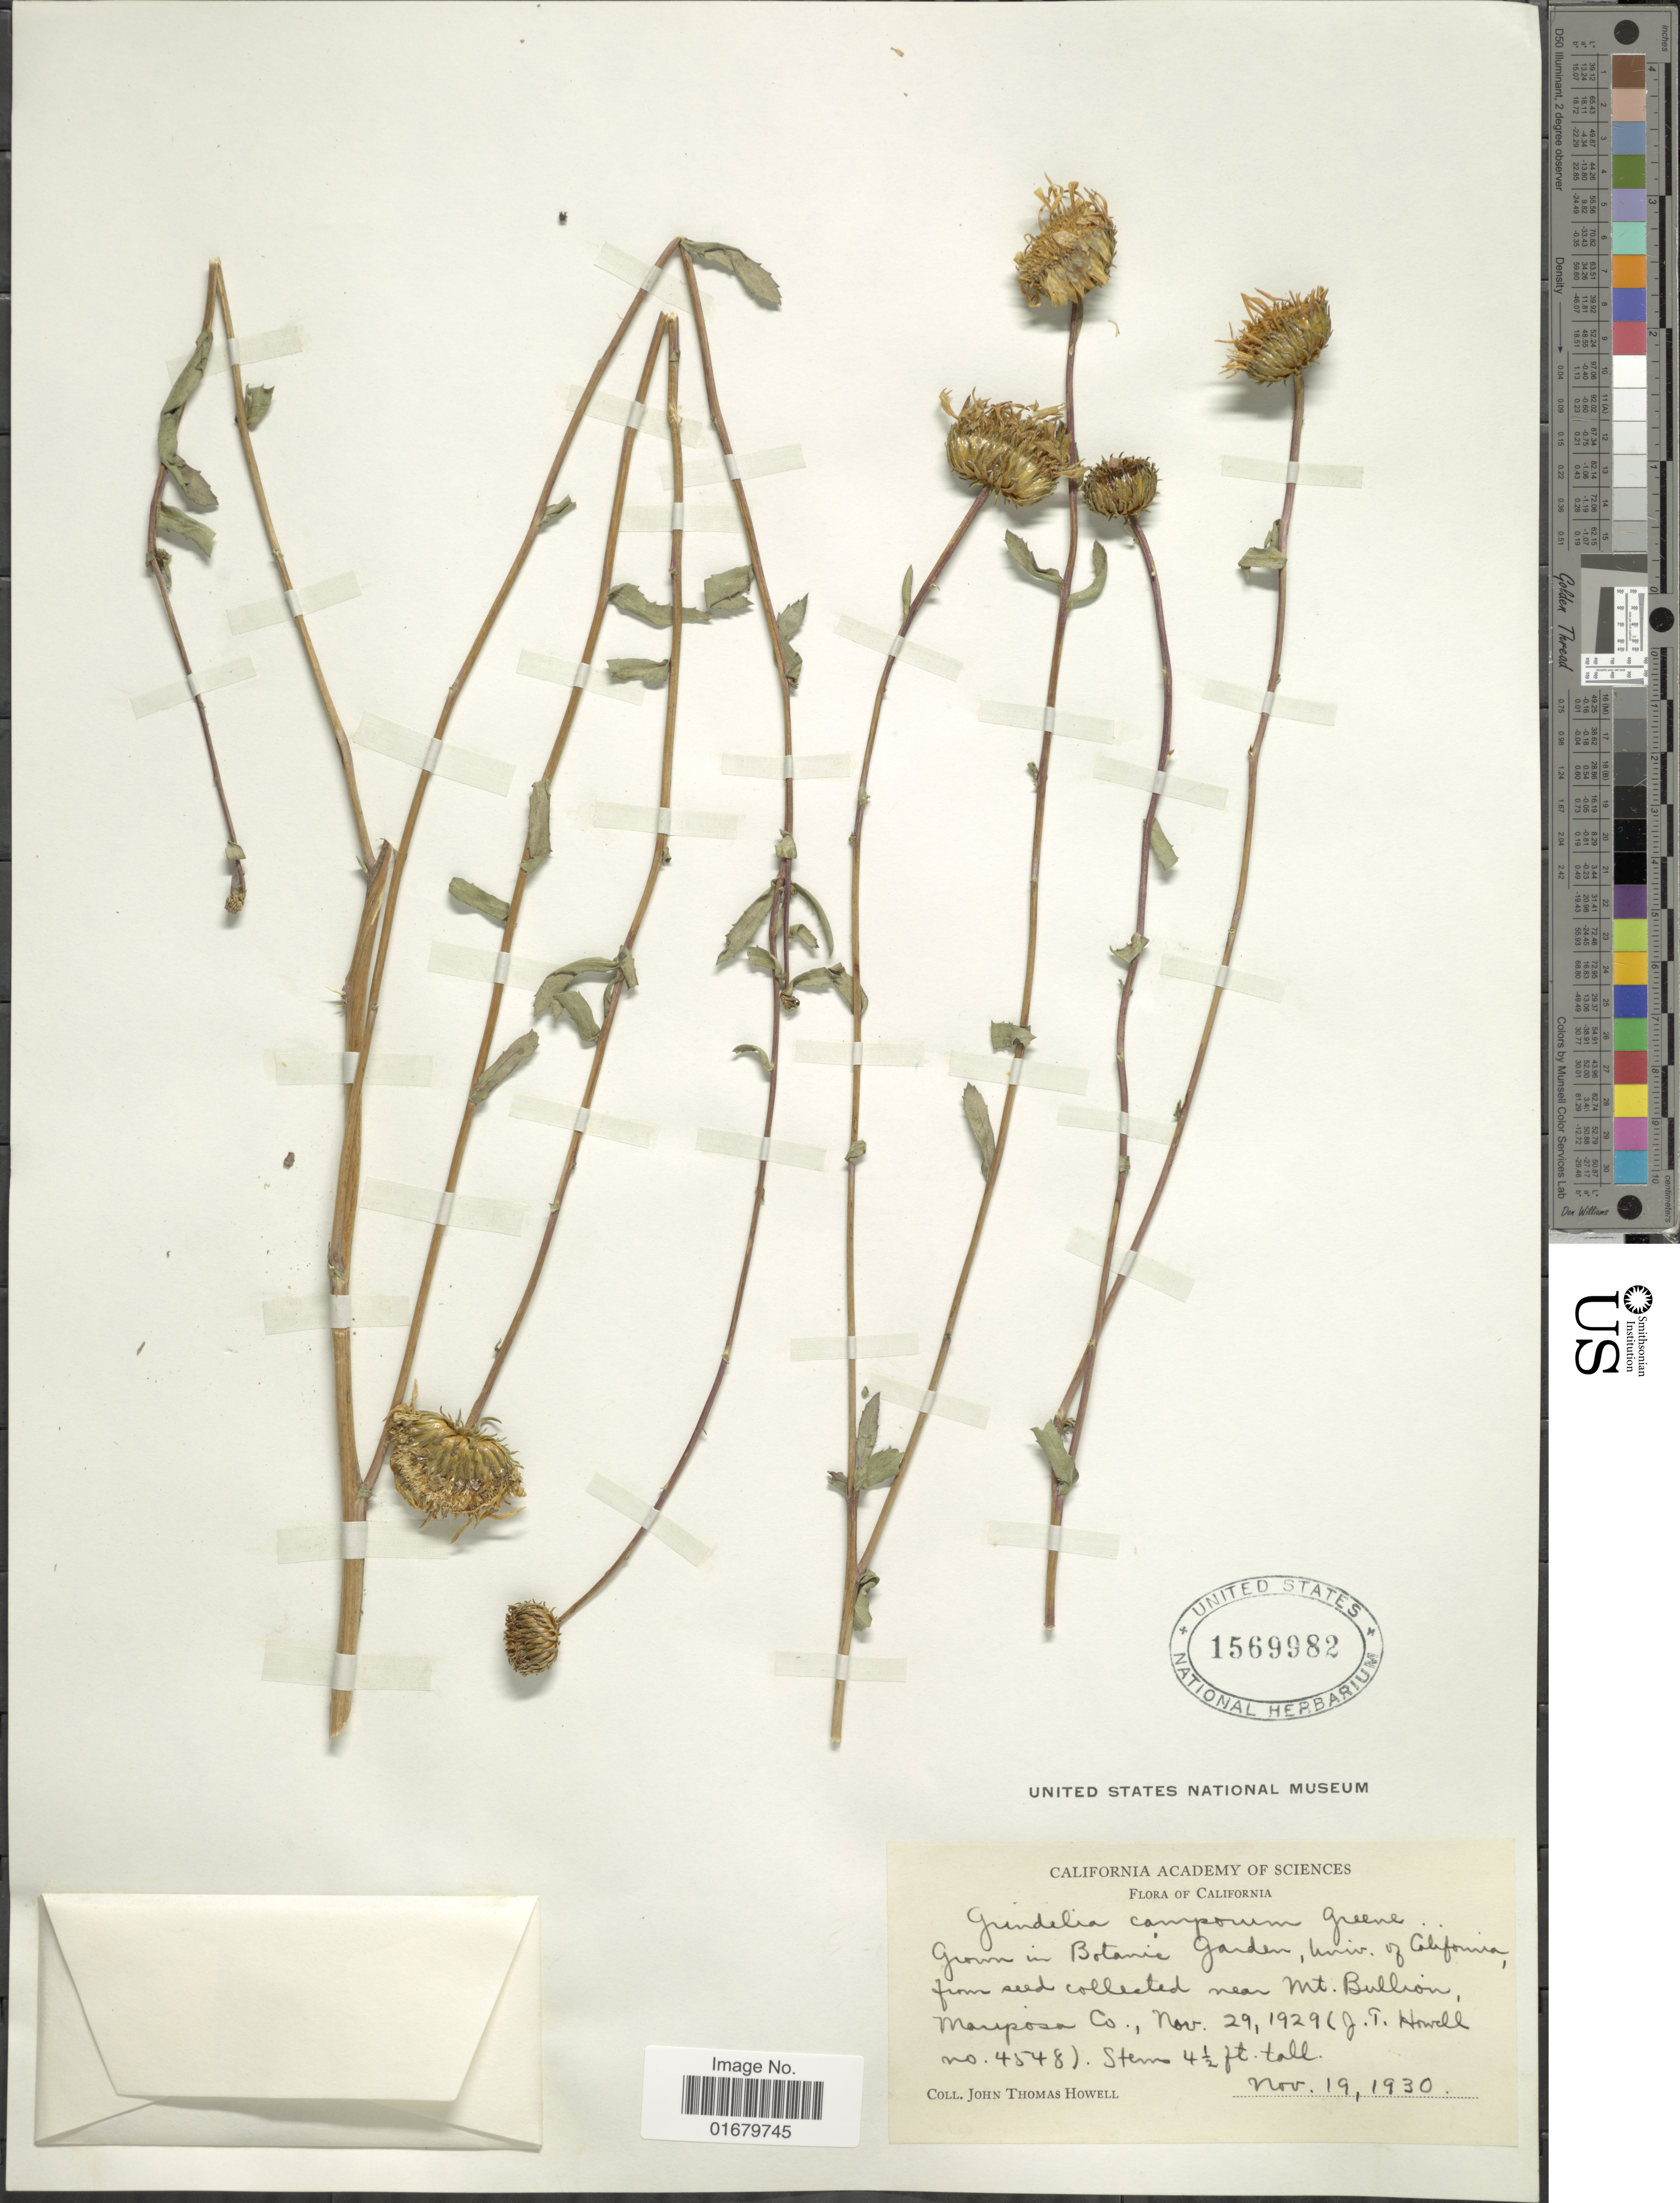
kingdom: Plantae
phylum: Tracheophyta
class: Magnoliopsida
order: Asterales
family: Asteraceae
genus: Grindelia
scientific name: Grindelia camporum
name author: Greene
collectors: J. T. Howell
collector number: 4548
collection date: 1929-11-29/1930-11-19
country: United States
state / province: California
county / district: Mariposa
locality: Near Mt. Bullion, Mariposa Co.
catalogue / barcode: US 1569982